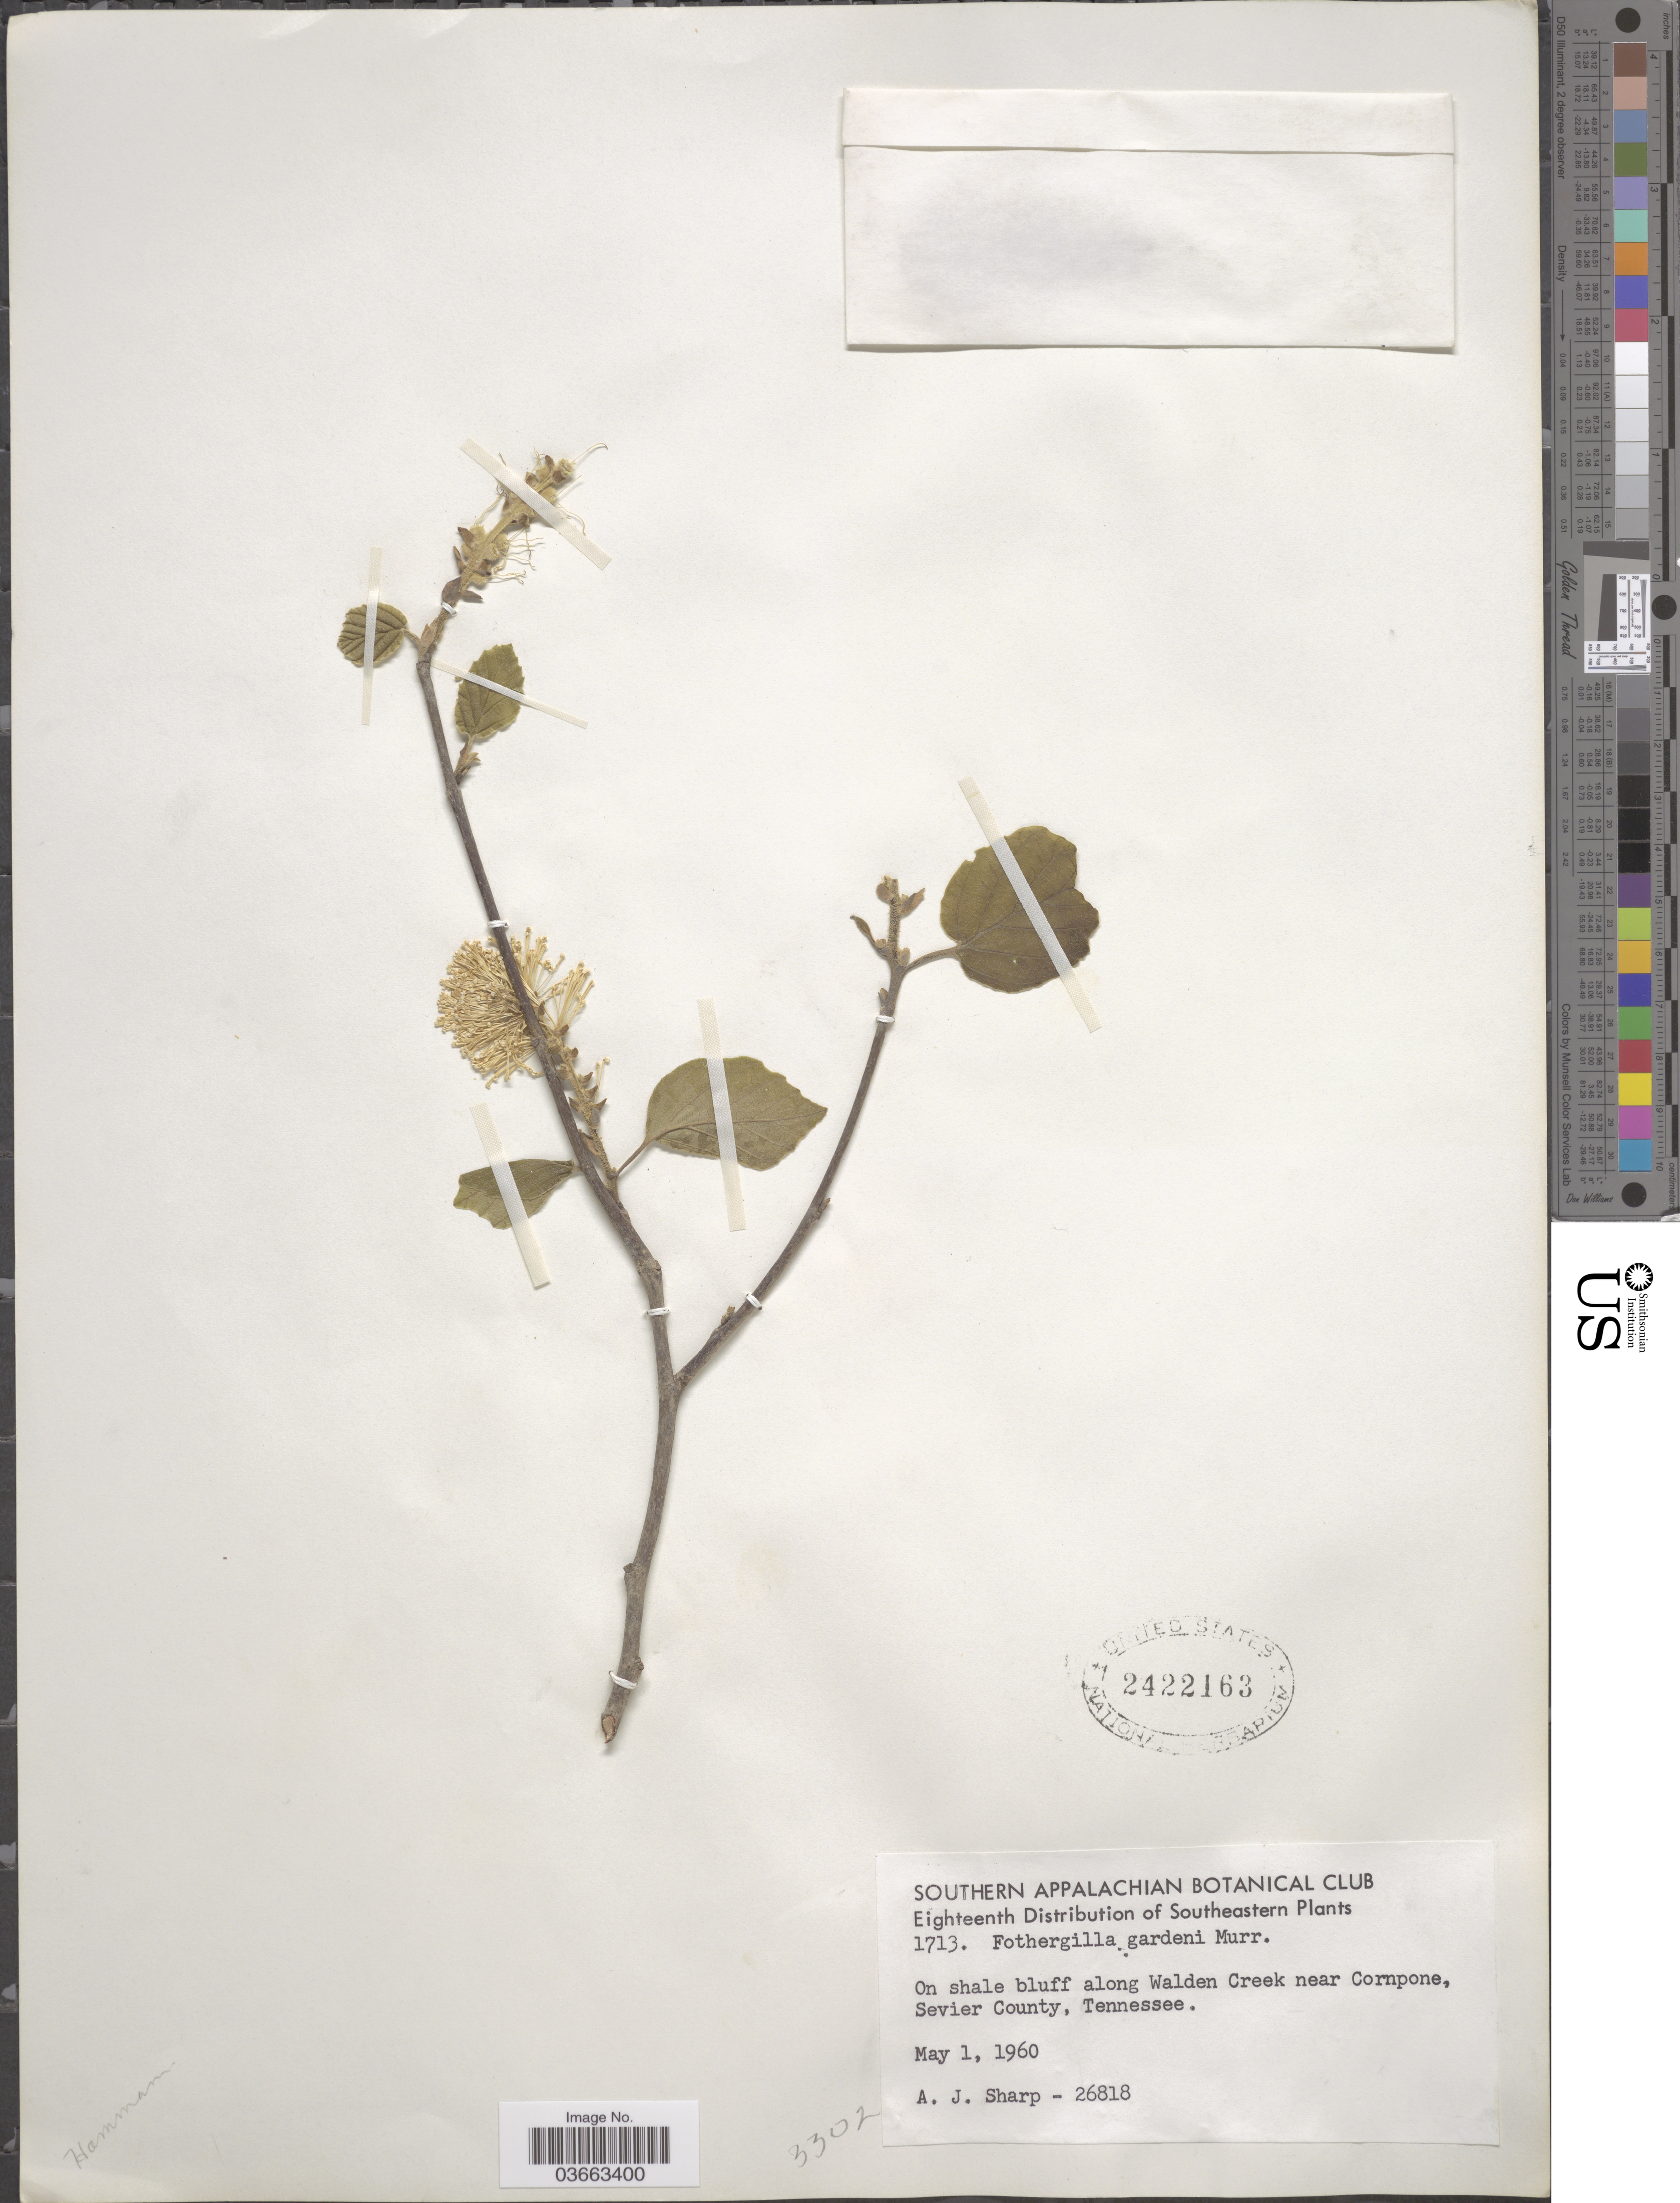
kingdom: Plantae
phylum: Tracheophyta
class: Magnoliopsida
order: Saxifragales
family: Hamamelidaceae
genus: Fothergilla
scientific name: Fothergilla gardenii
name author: L.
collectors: A. J. Sharp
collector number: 26818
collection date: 1960-05-01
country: United States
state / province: Tennessee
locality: Southeastern. Along Walden Creek near Cornpone, Sevier County.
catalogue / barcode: US 2422163